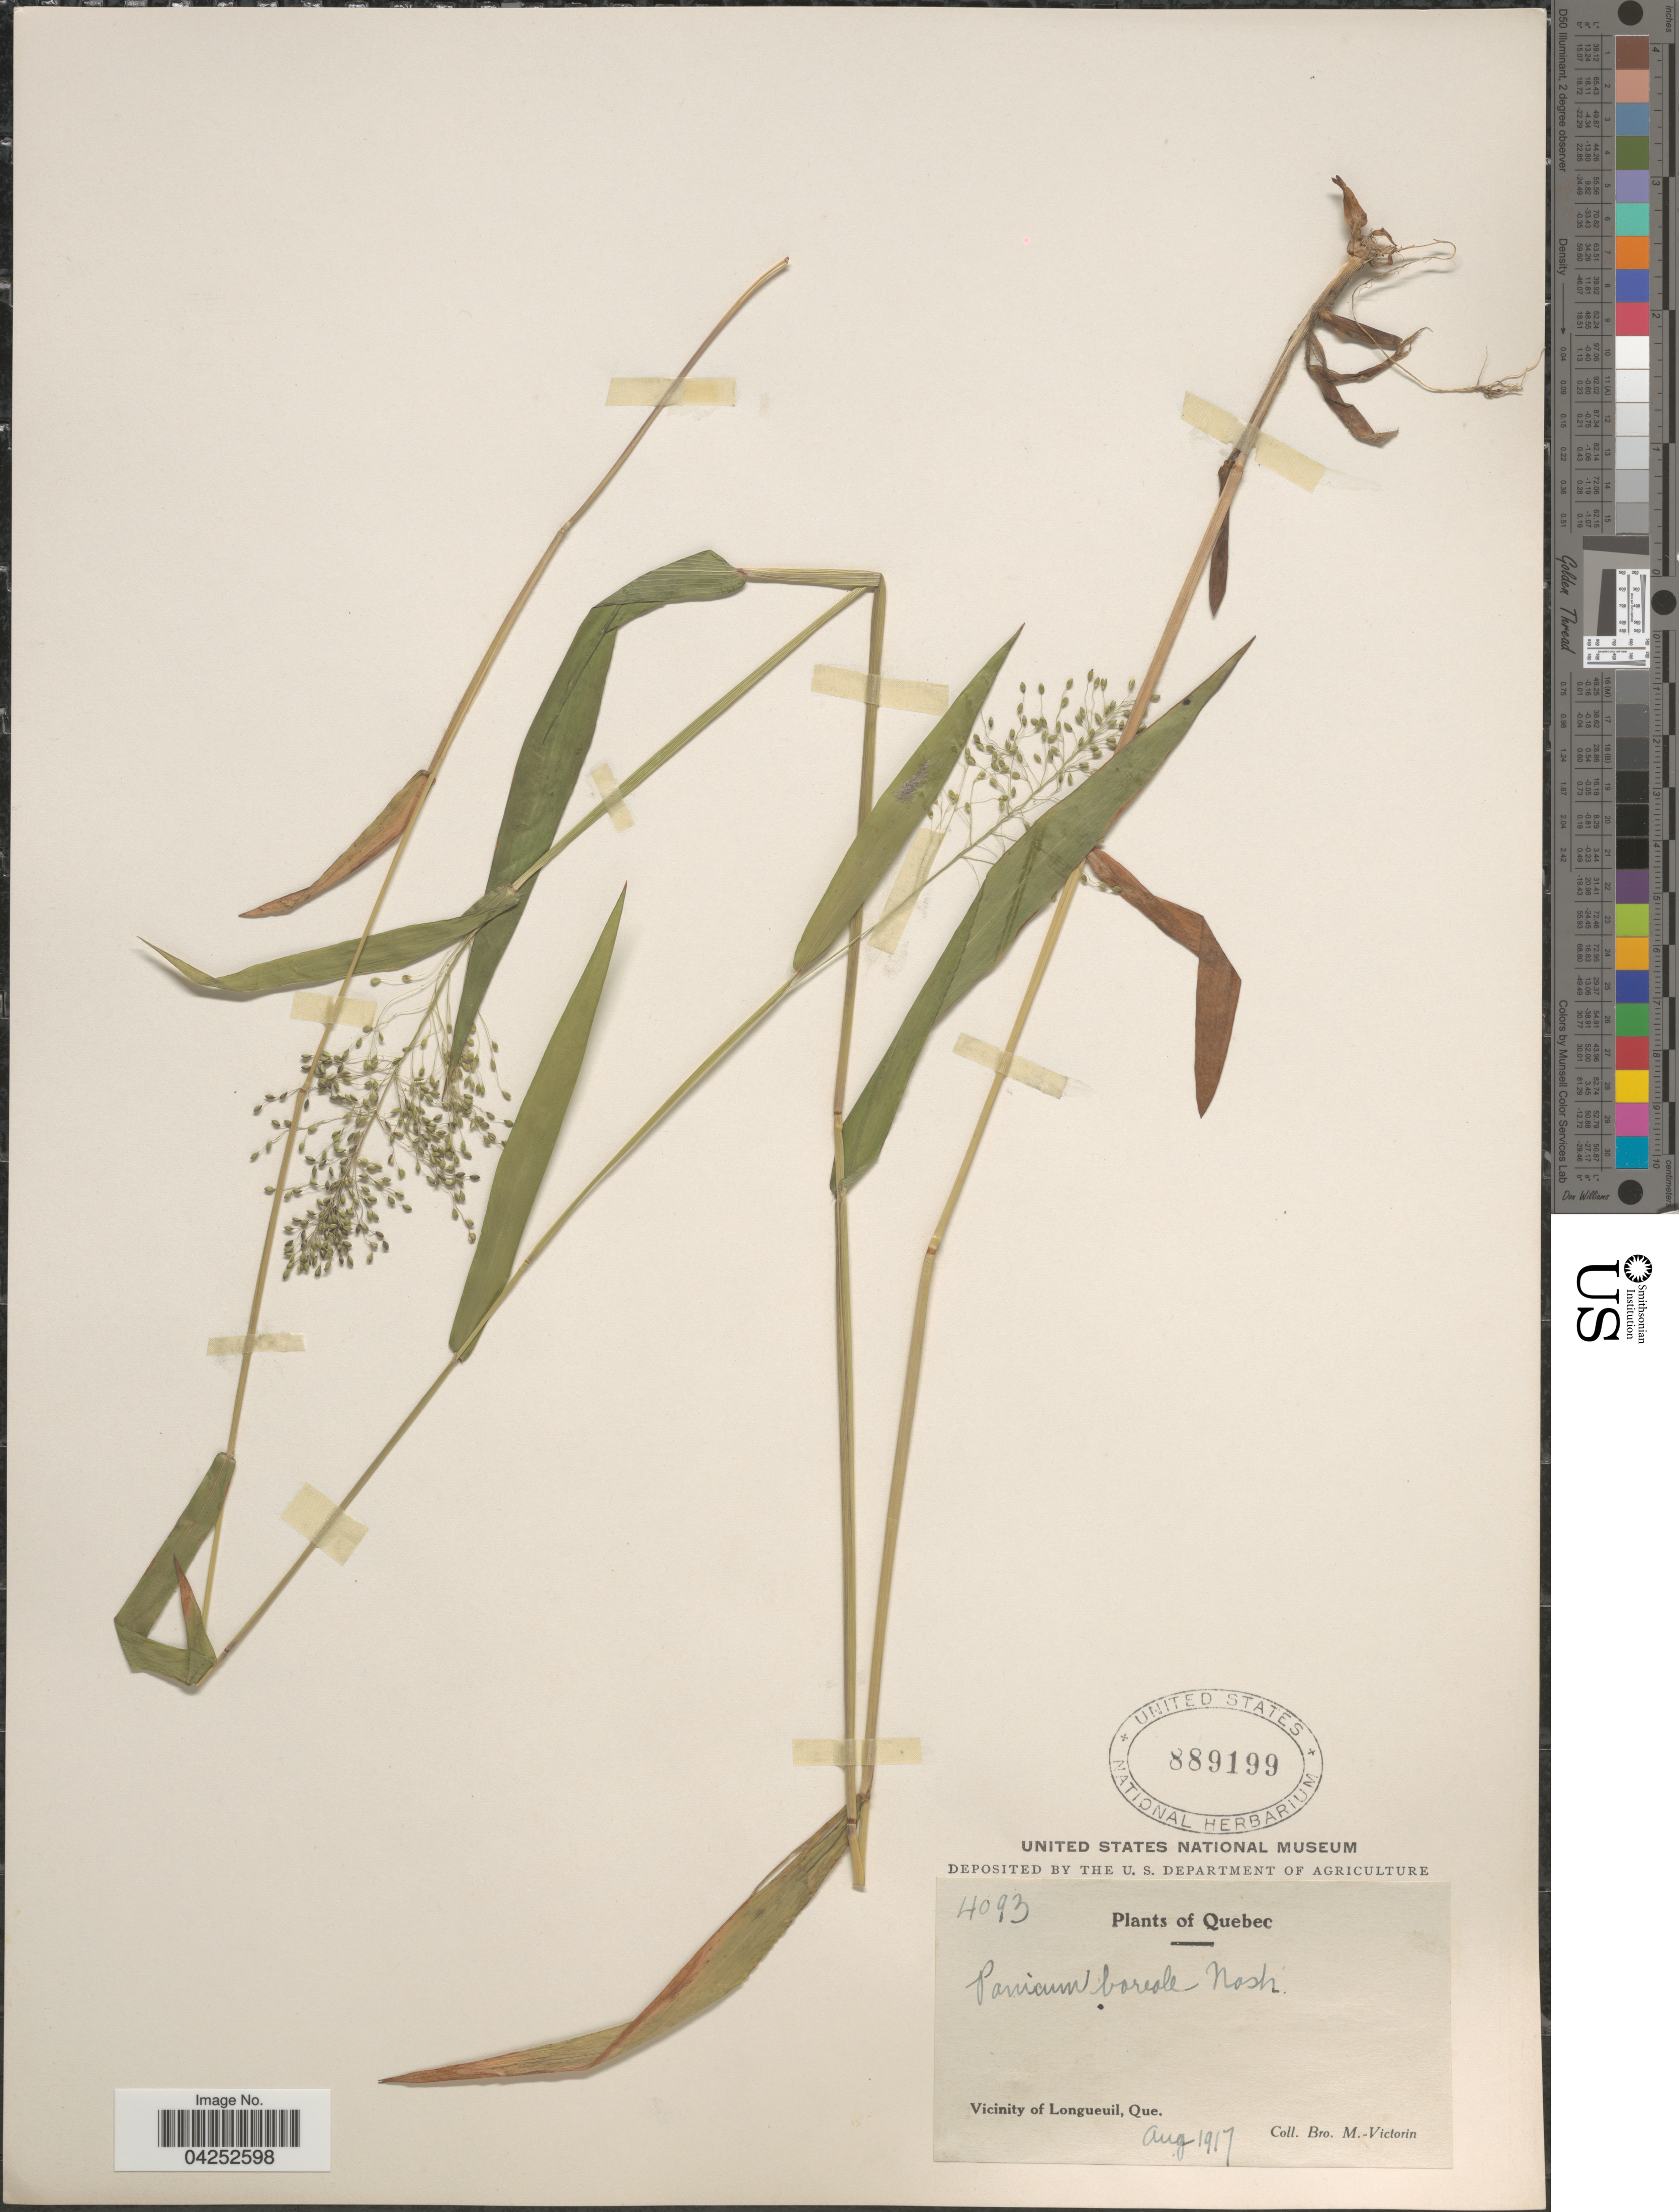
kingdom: Plantae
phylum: Tracheophyta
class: Liliopsida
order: Poales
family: Poaceae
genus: Dichanthelium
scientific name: Dichanthelium boreale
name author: (Nash) Freckmann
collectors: Fr. Marie-Victorin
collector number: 4093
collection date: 1917-08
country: Canada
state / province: Quebec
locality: Vicinity of Longueuil.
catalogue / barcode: US 889199